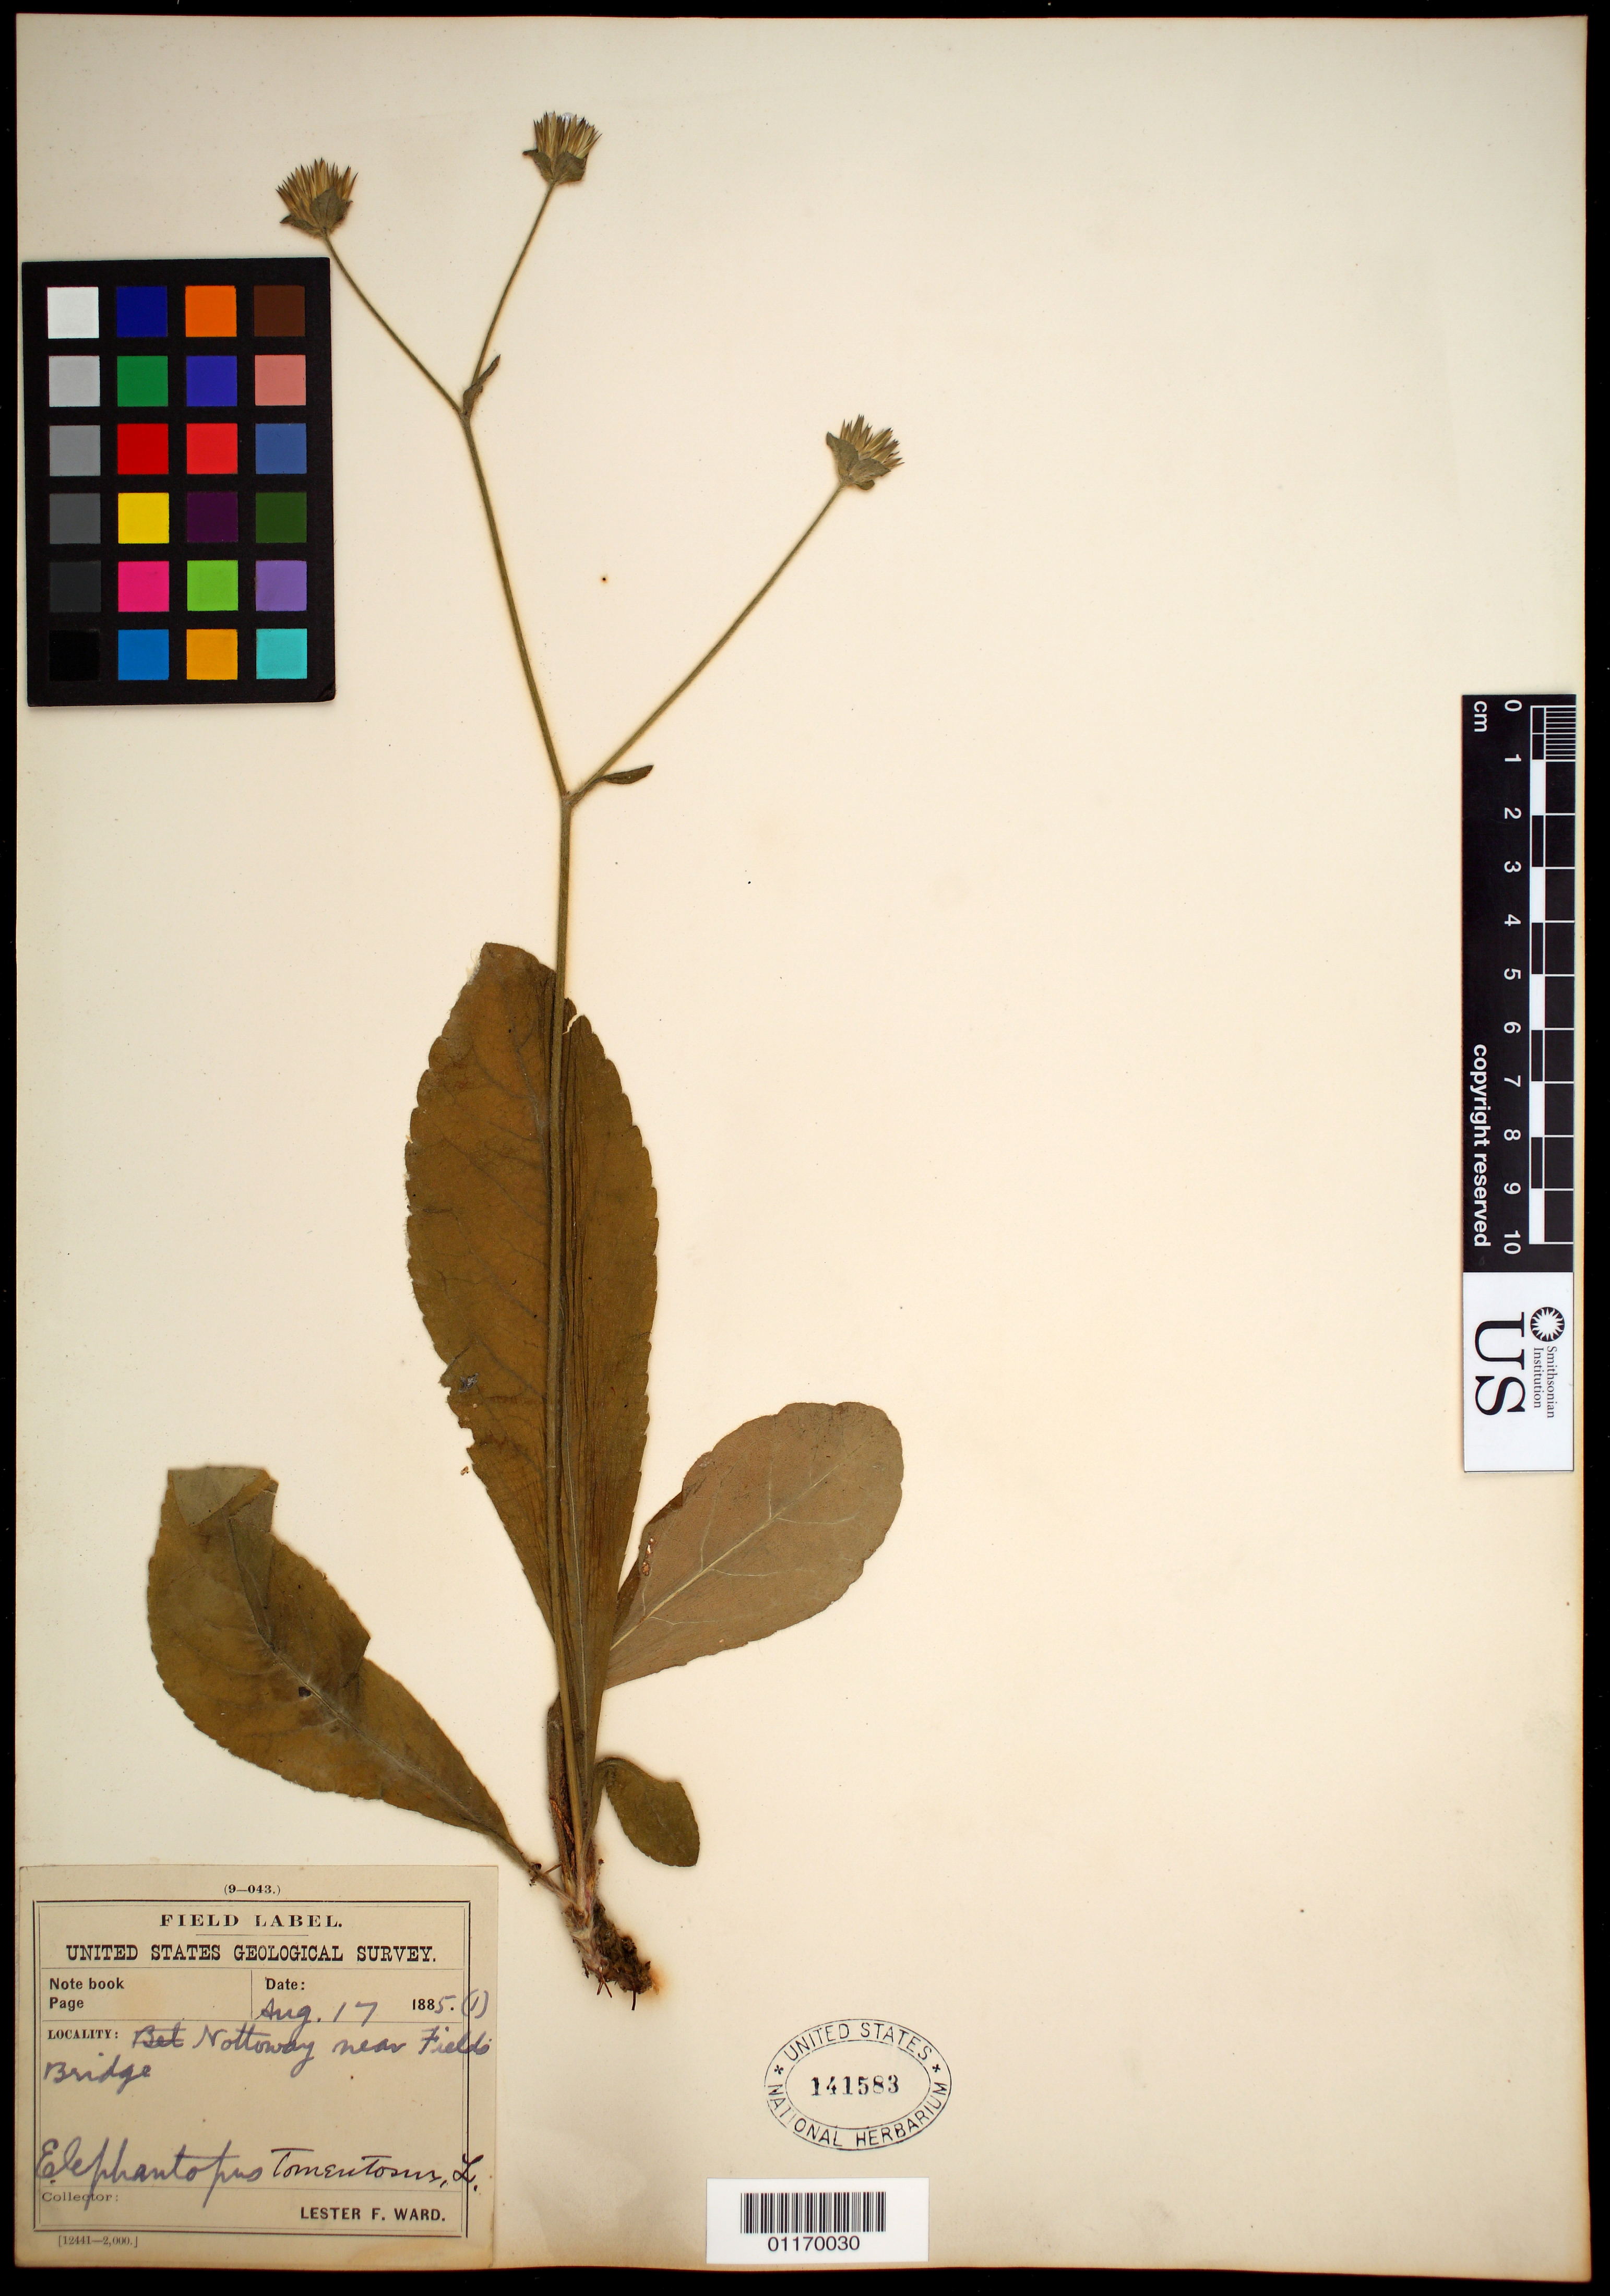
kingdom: Plantae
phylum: Tracheophyta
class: Magnoliopsida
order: Asterales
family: Asteraceae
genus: Elephantopus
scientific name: Elephantopus tomentosus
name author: L.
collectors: L. F. Ward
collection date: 1885-08-17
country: United States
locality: Nottoway near Field's Bridge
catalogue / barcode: US 141583